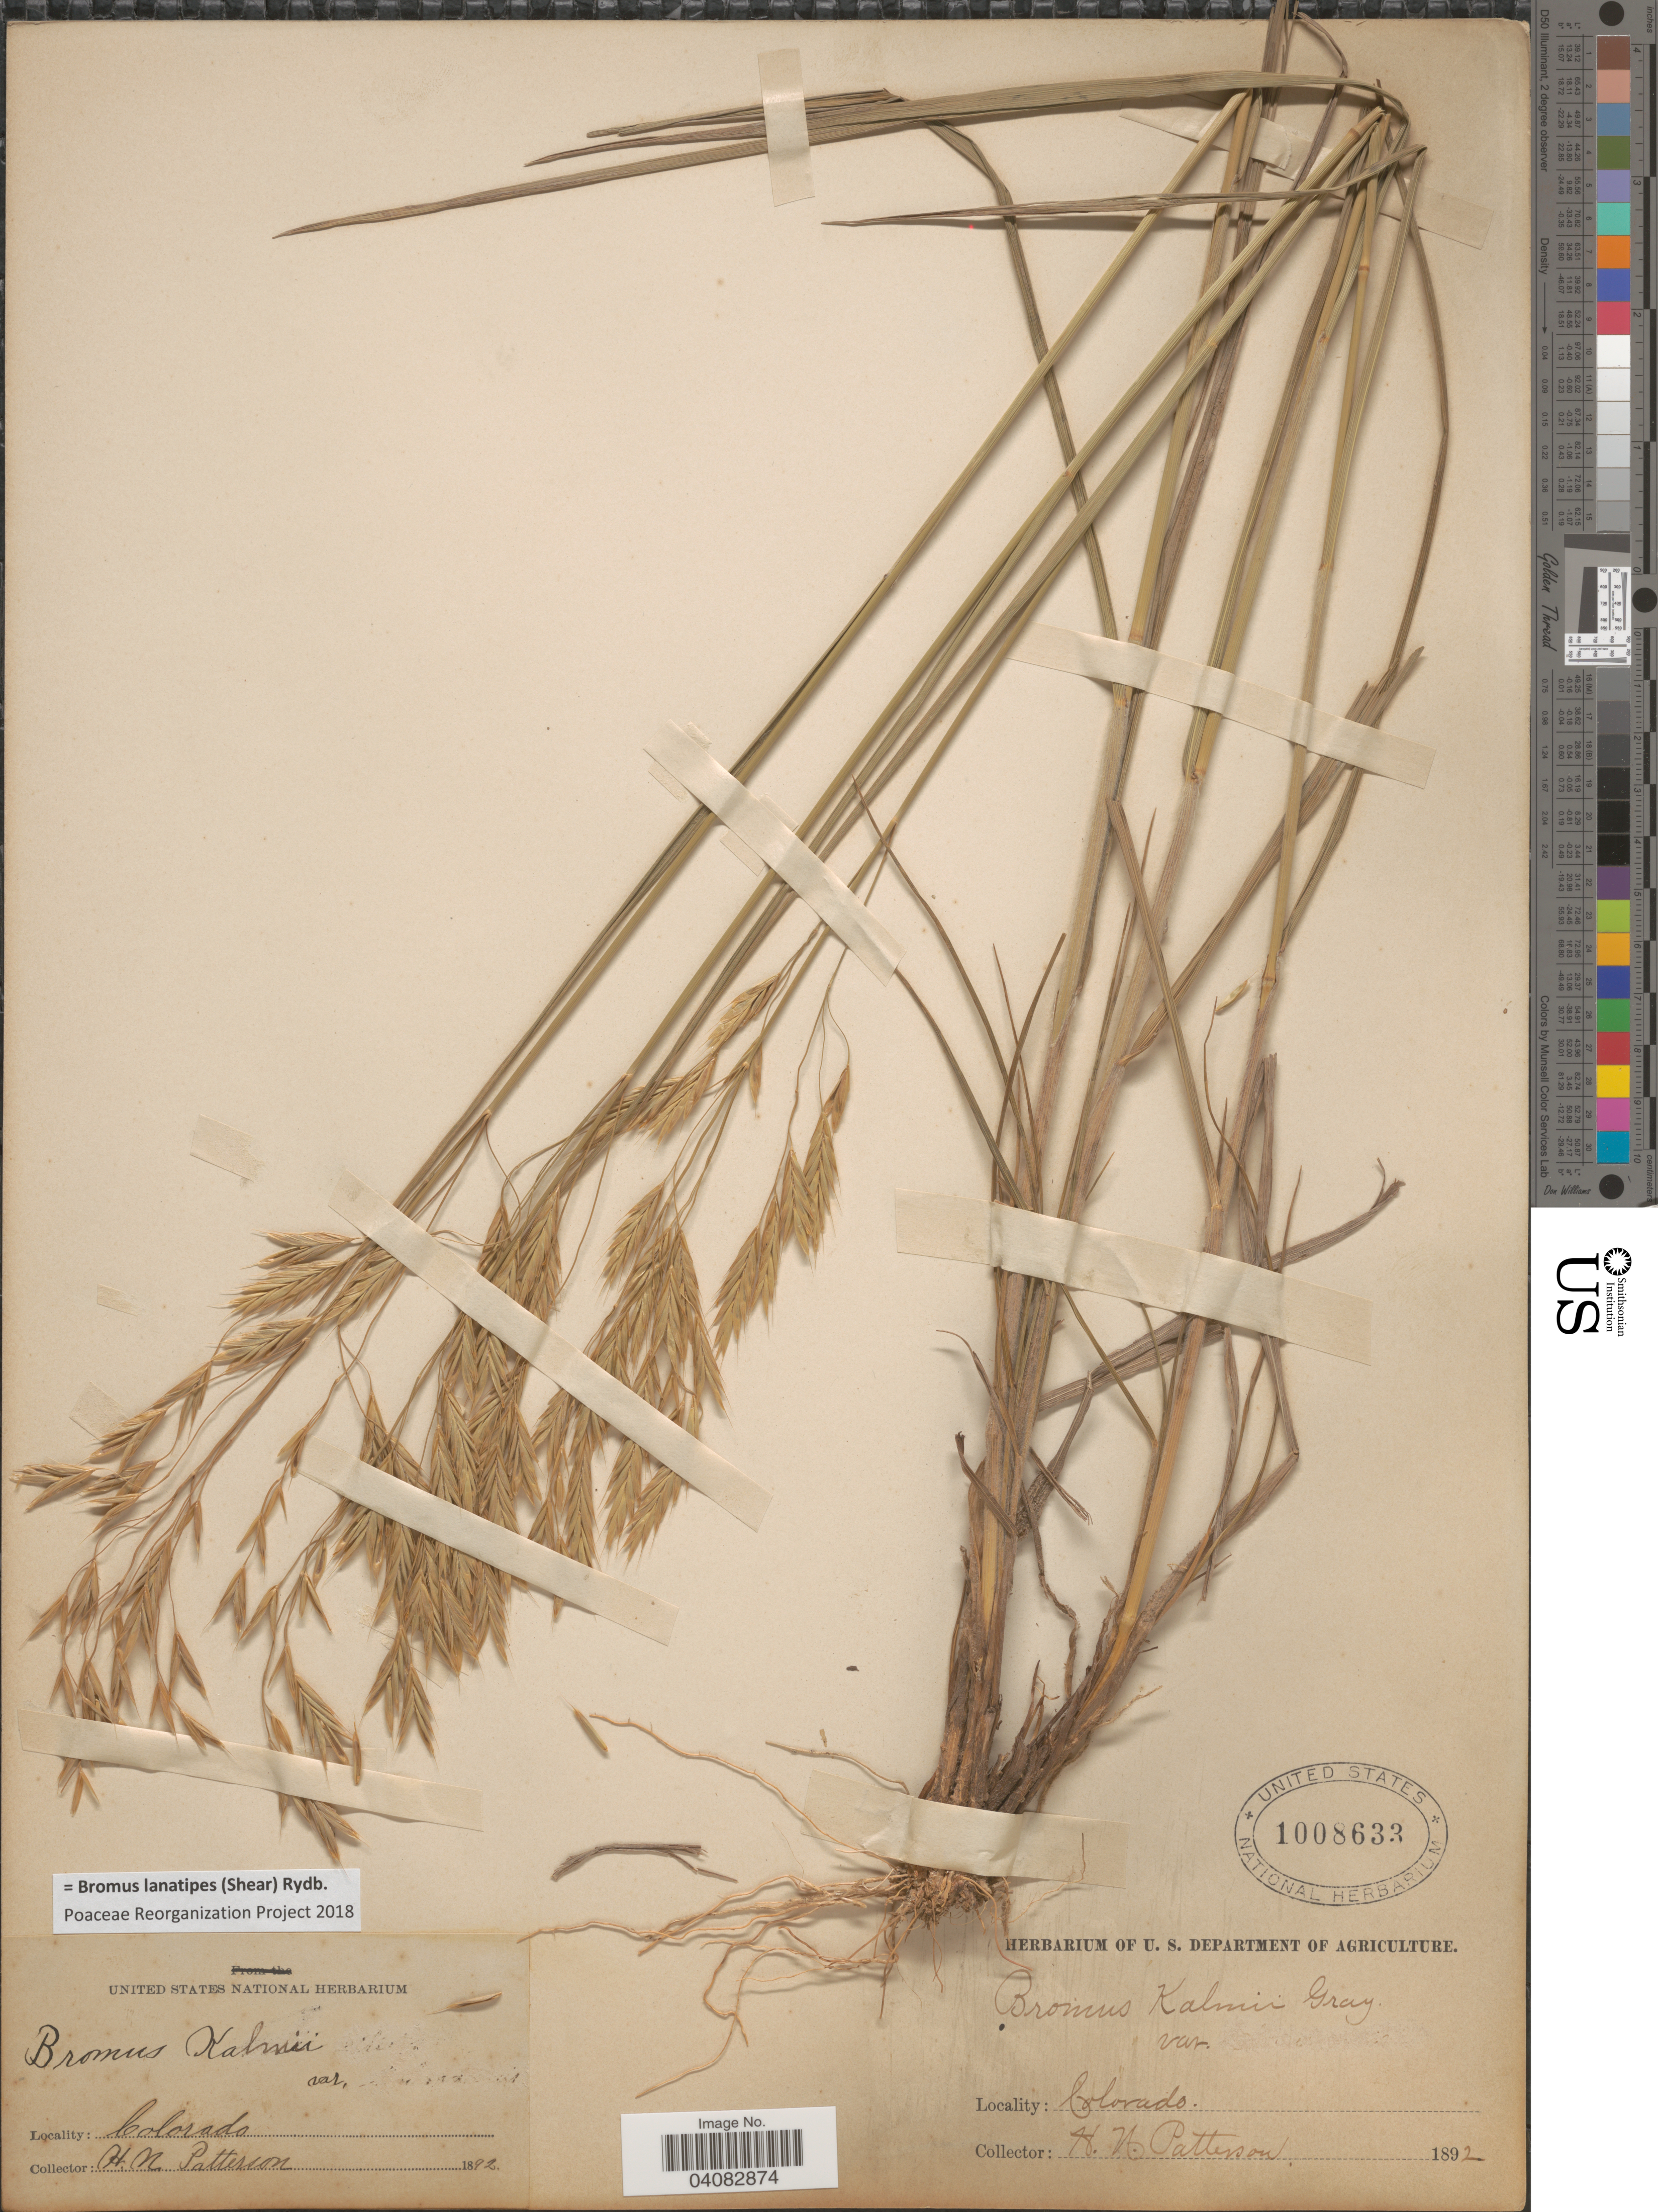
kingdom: Plantae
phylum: Tracheophyta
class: Liliopsida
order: Poales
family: Poaceae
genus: Bromus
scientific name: Bromus lanatipes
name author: (Shear) Rydb.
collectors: H. N. Patterson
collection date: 1892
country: United States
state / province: Colorado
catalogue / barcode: US 1008633